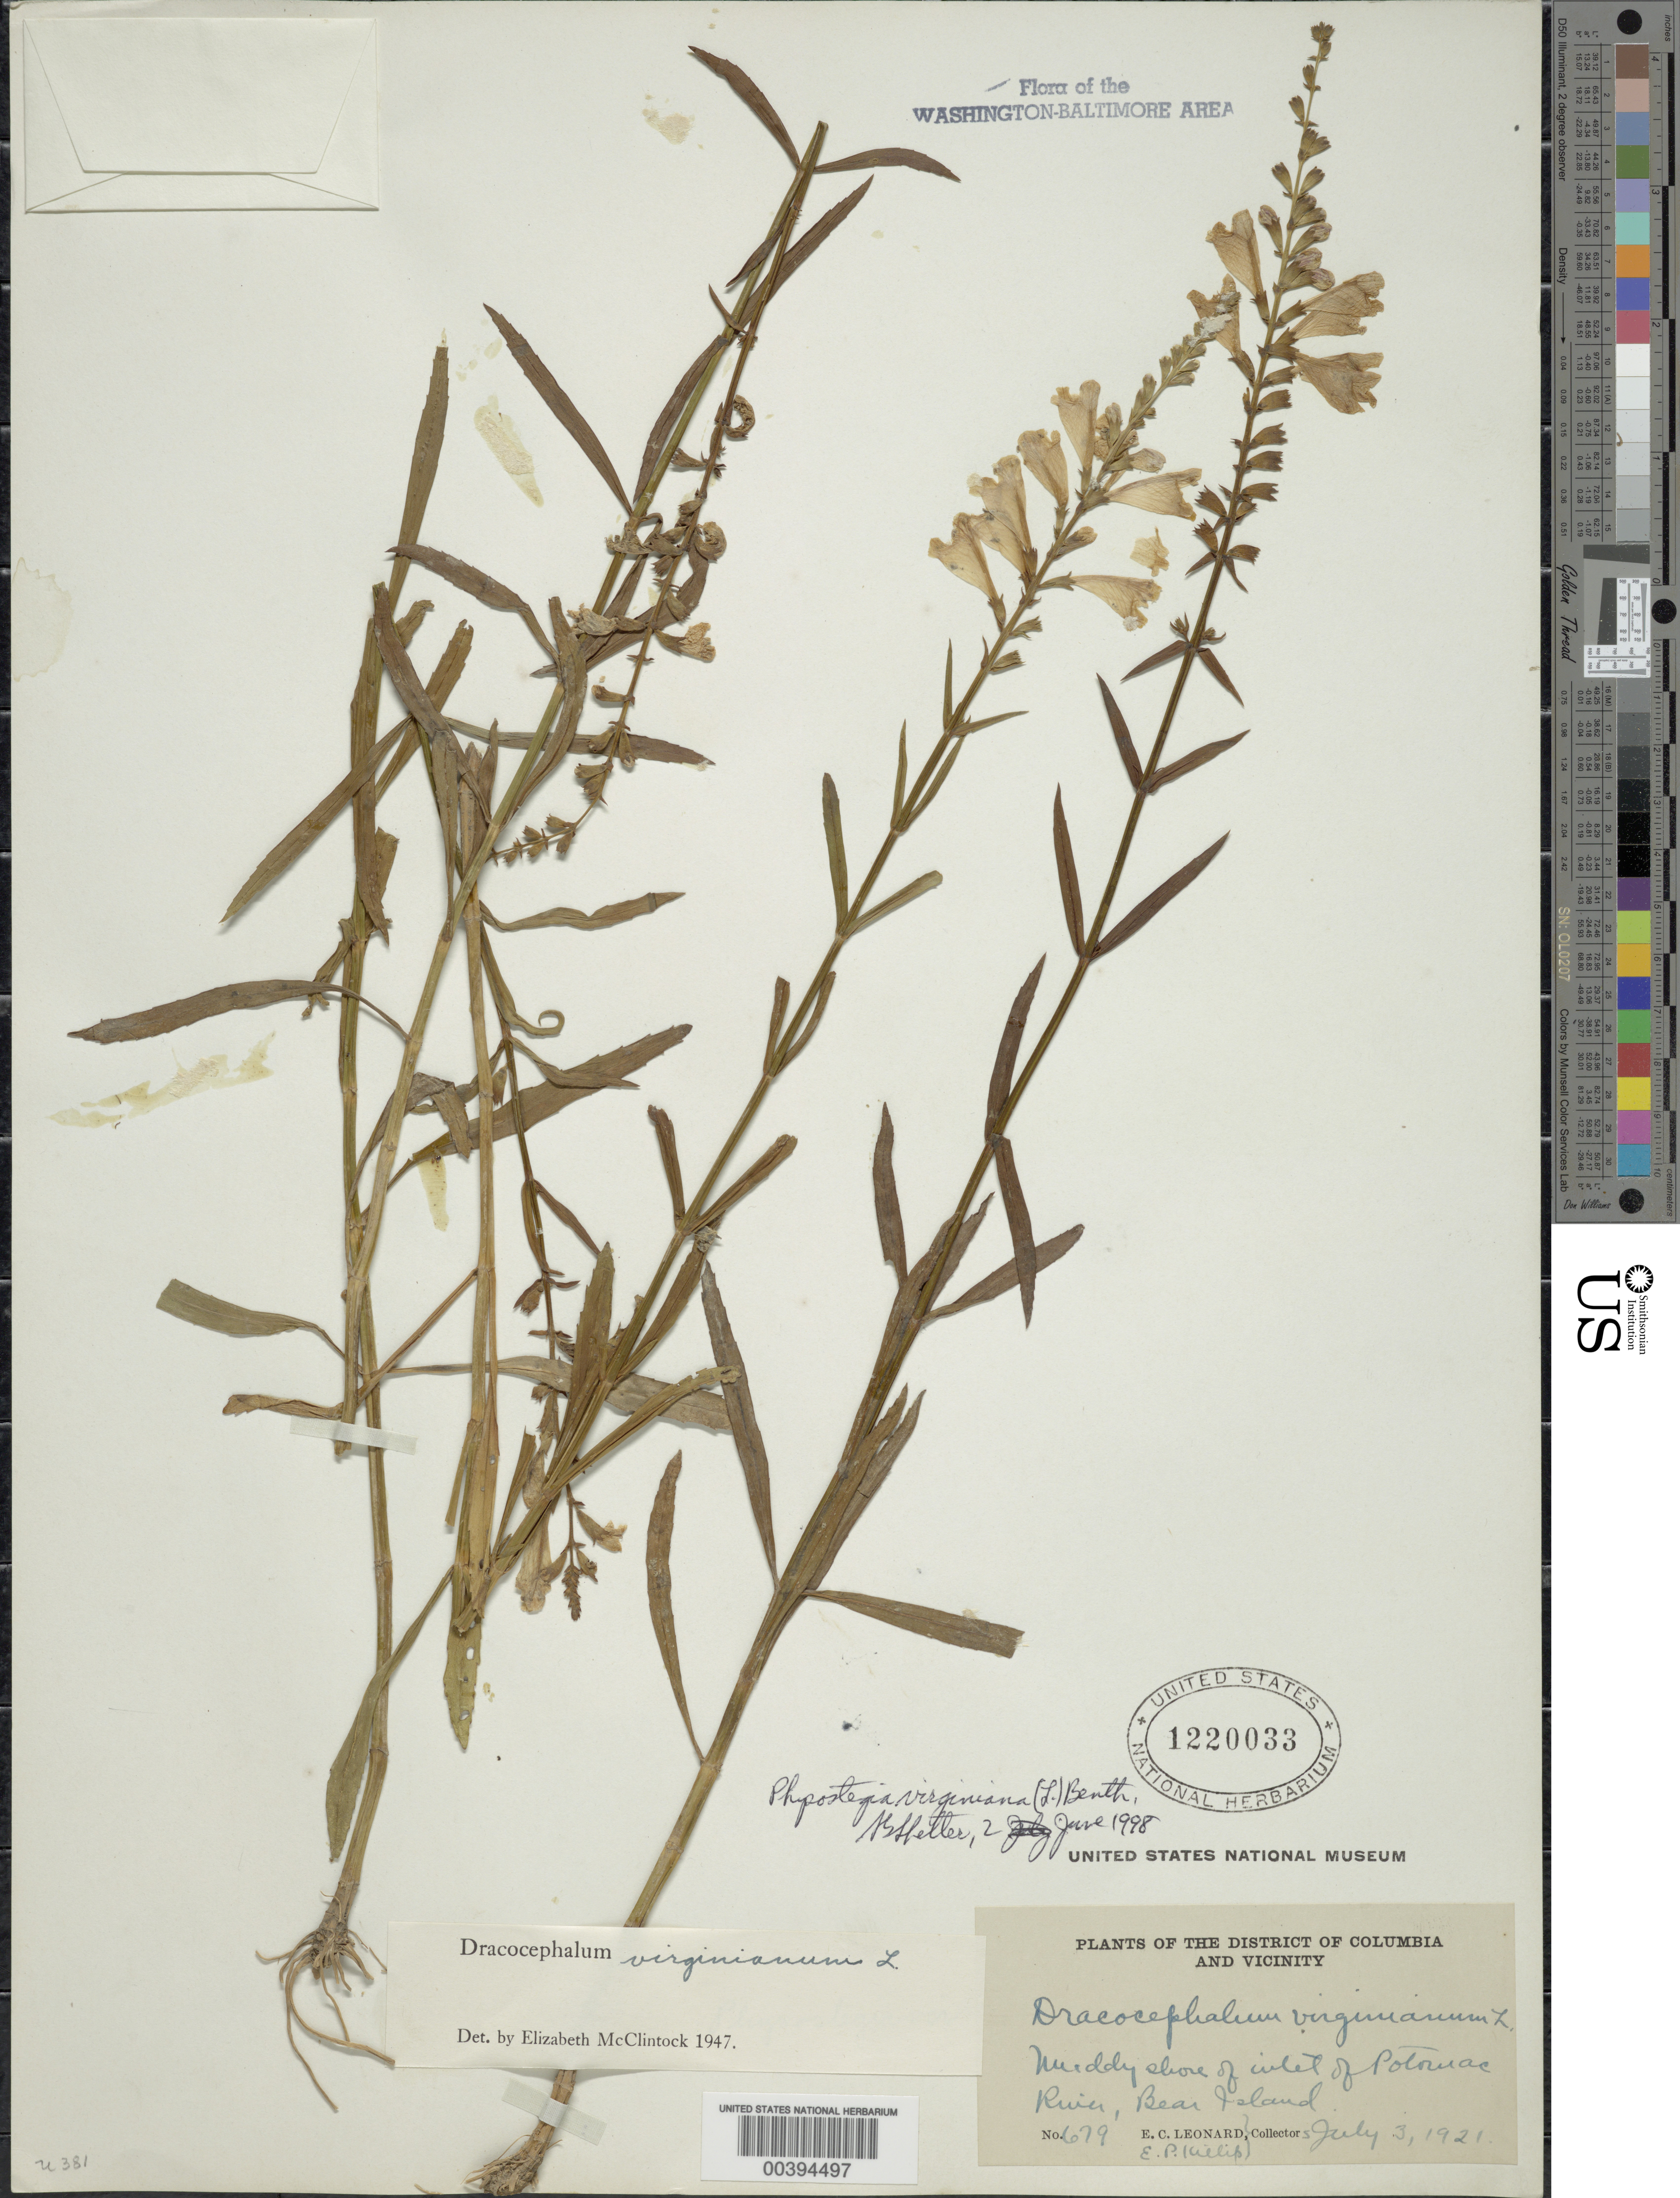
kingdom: Plantae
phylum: Tracheophyta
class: Magnoliopsida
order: Lamiales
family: Lamiaceae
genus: Physostegia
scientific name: Physostegia virginiana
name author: (L.) Benth.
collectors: E. C. Leonard & E. P. Killip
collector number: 679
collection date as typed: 03 Jul 1921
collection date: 1921-07-03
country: United States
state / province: Maryland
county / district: Montgomery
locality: Inlet of Potomac, Bear Island C. & O. Canal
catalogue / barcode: US 1220033